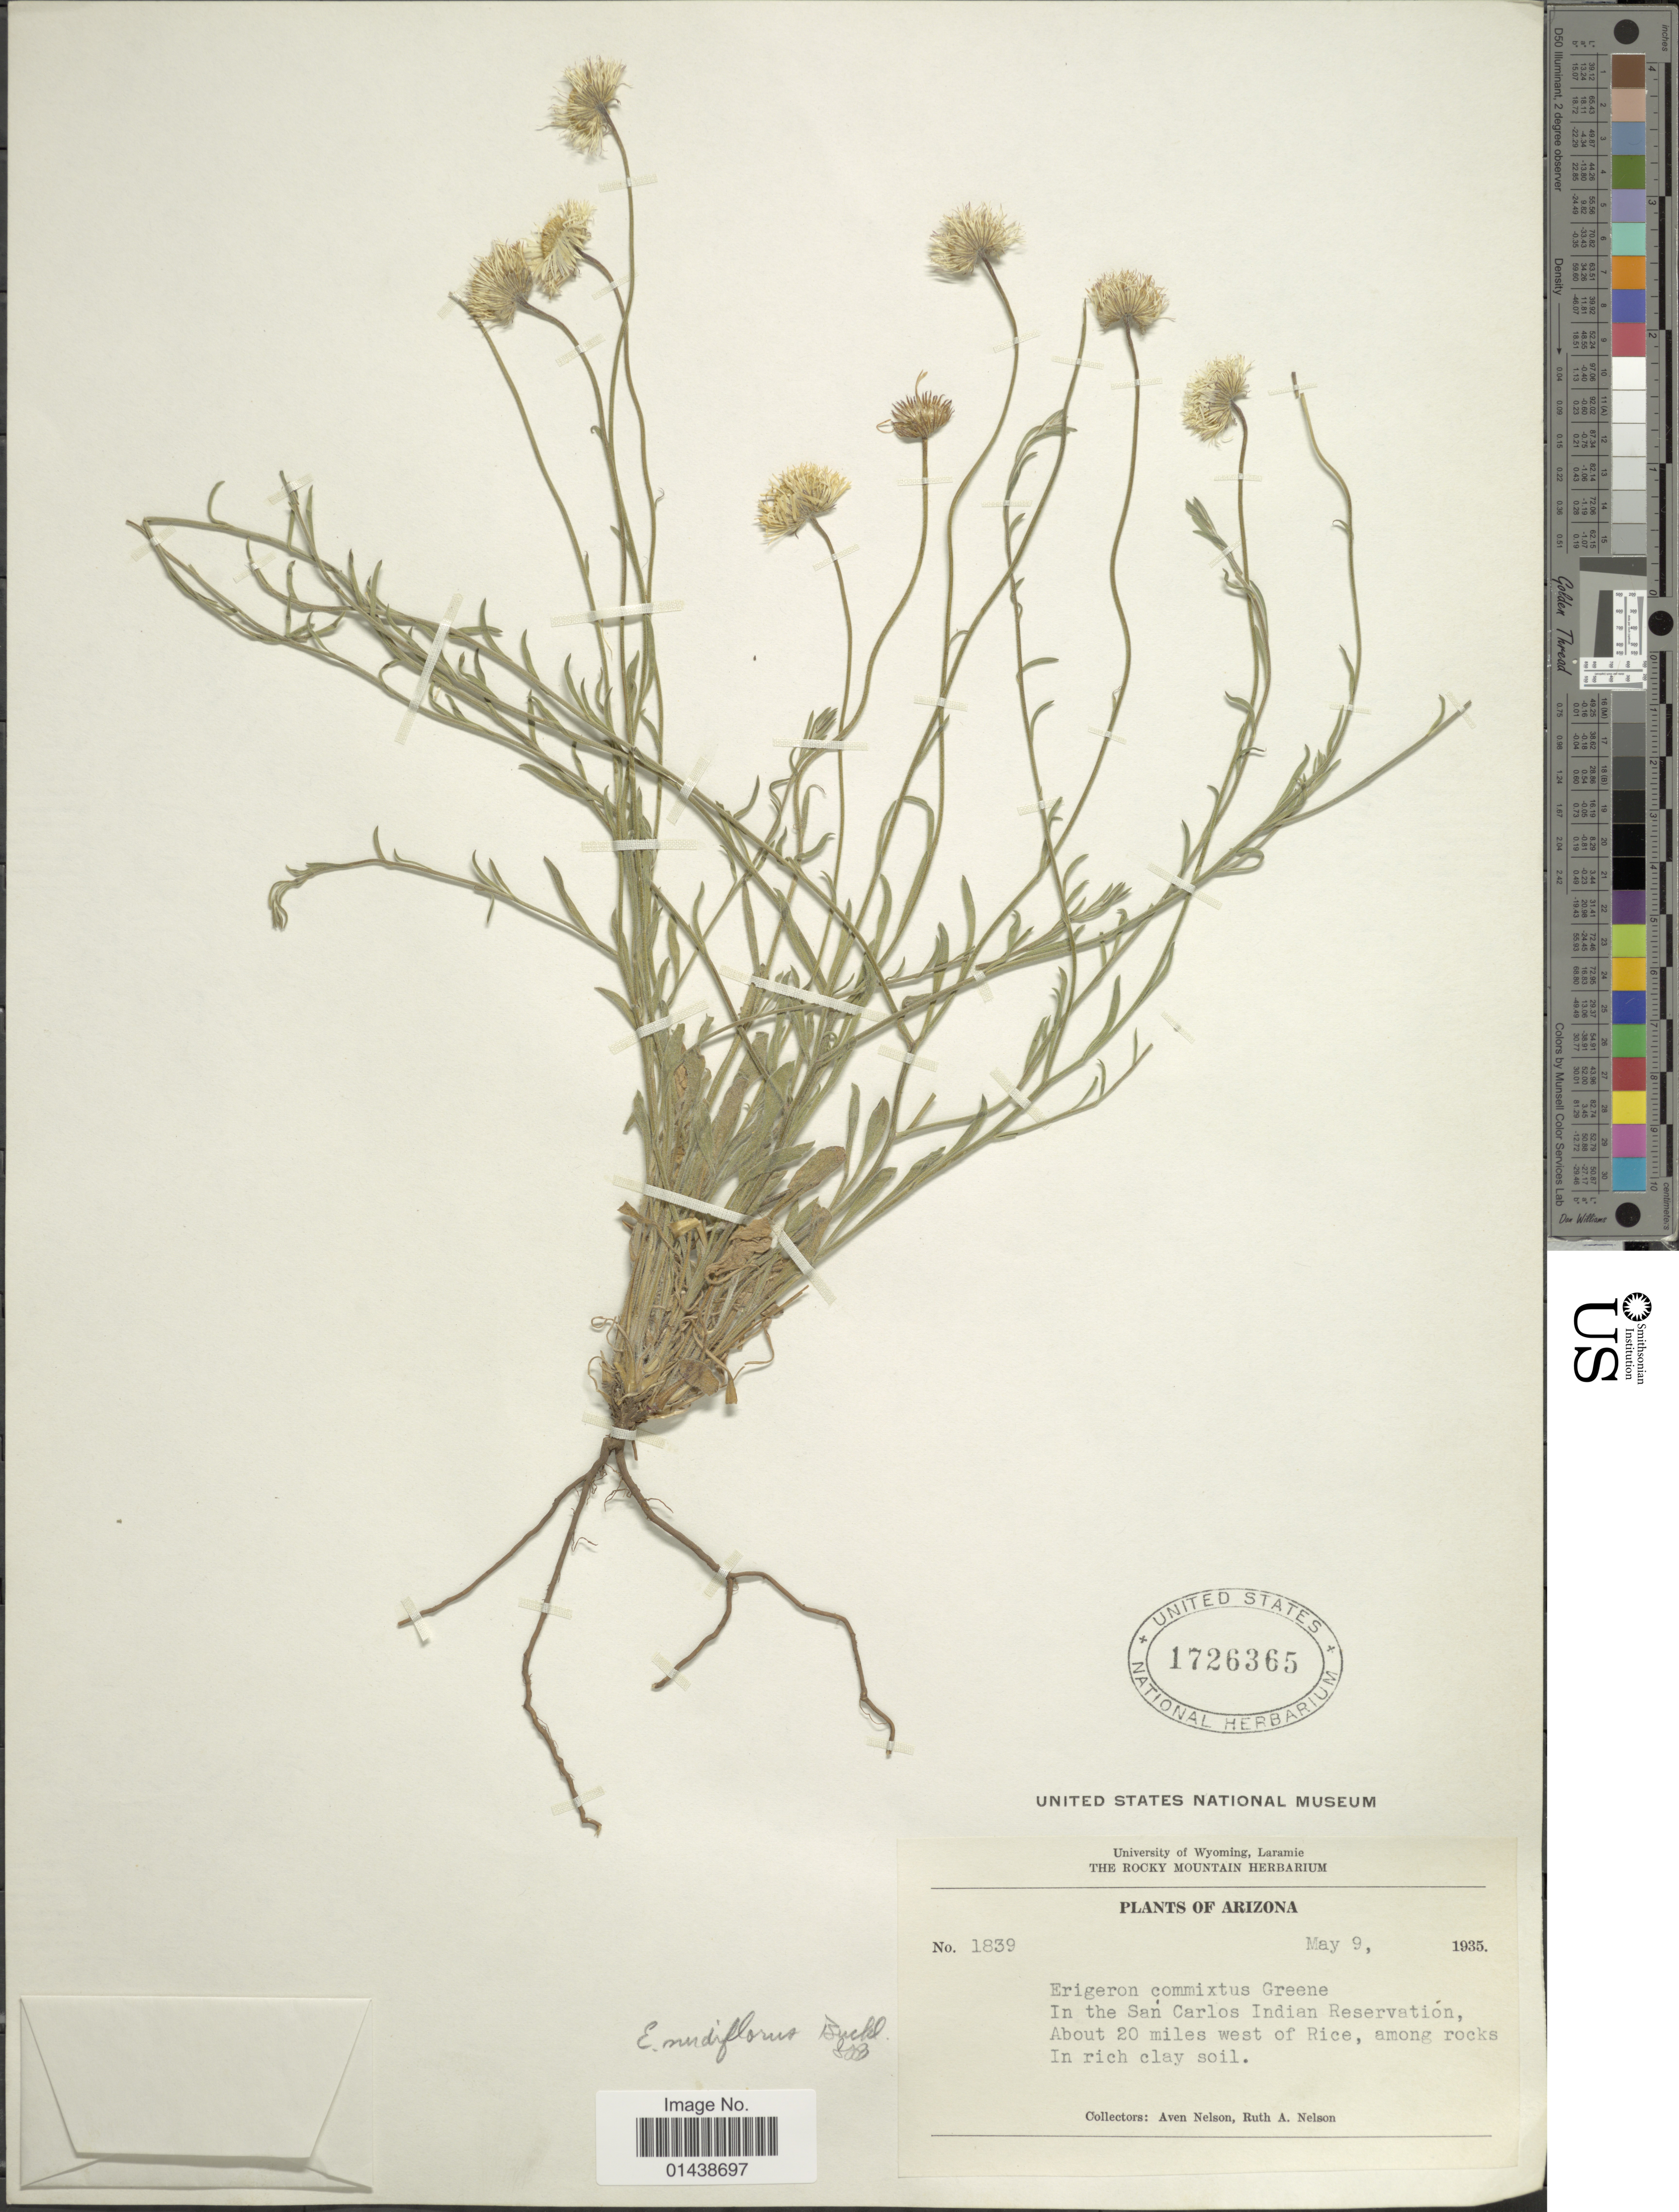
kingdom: Plantae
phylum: Tracheophyta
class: Magnoliopsida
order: Asterales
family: Asteraceae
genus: Erigeron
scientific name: Erigeron nudiflorus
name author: Buckley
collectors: A. Nelson & R. A. Nelson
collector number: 1839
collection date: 1935-05-09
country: United States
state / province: Arizona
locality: In the San Carlos Indian Reservatión, About 20 miles west of Rice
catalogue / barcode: US 1726365